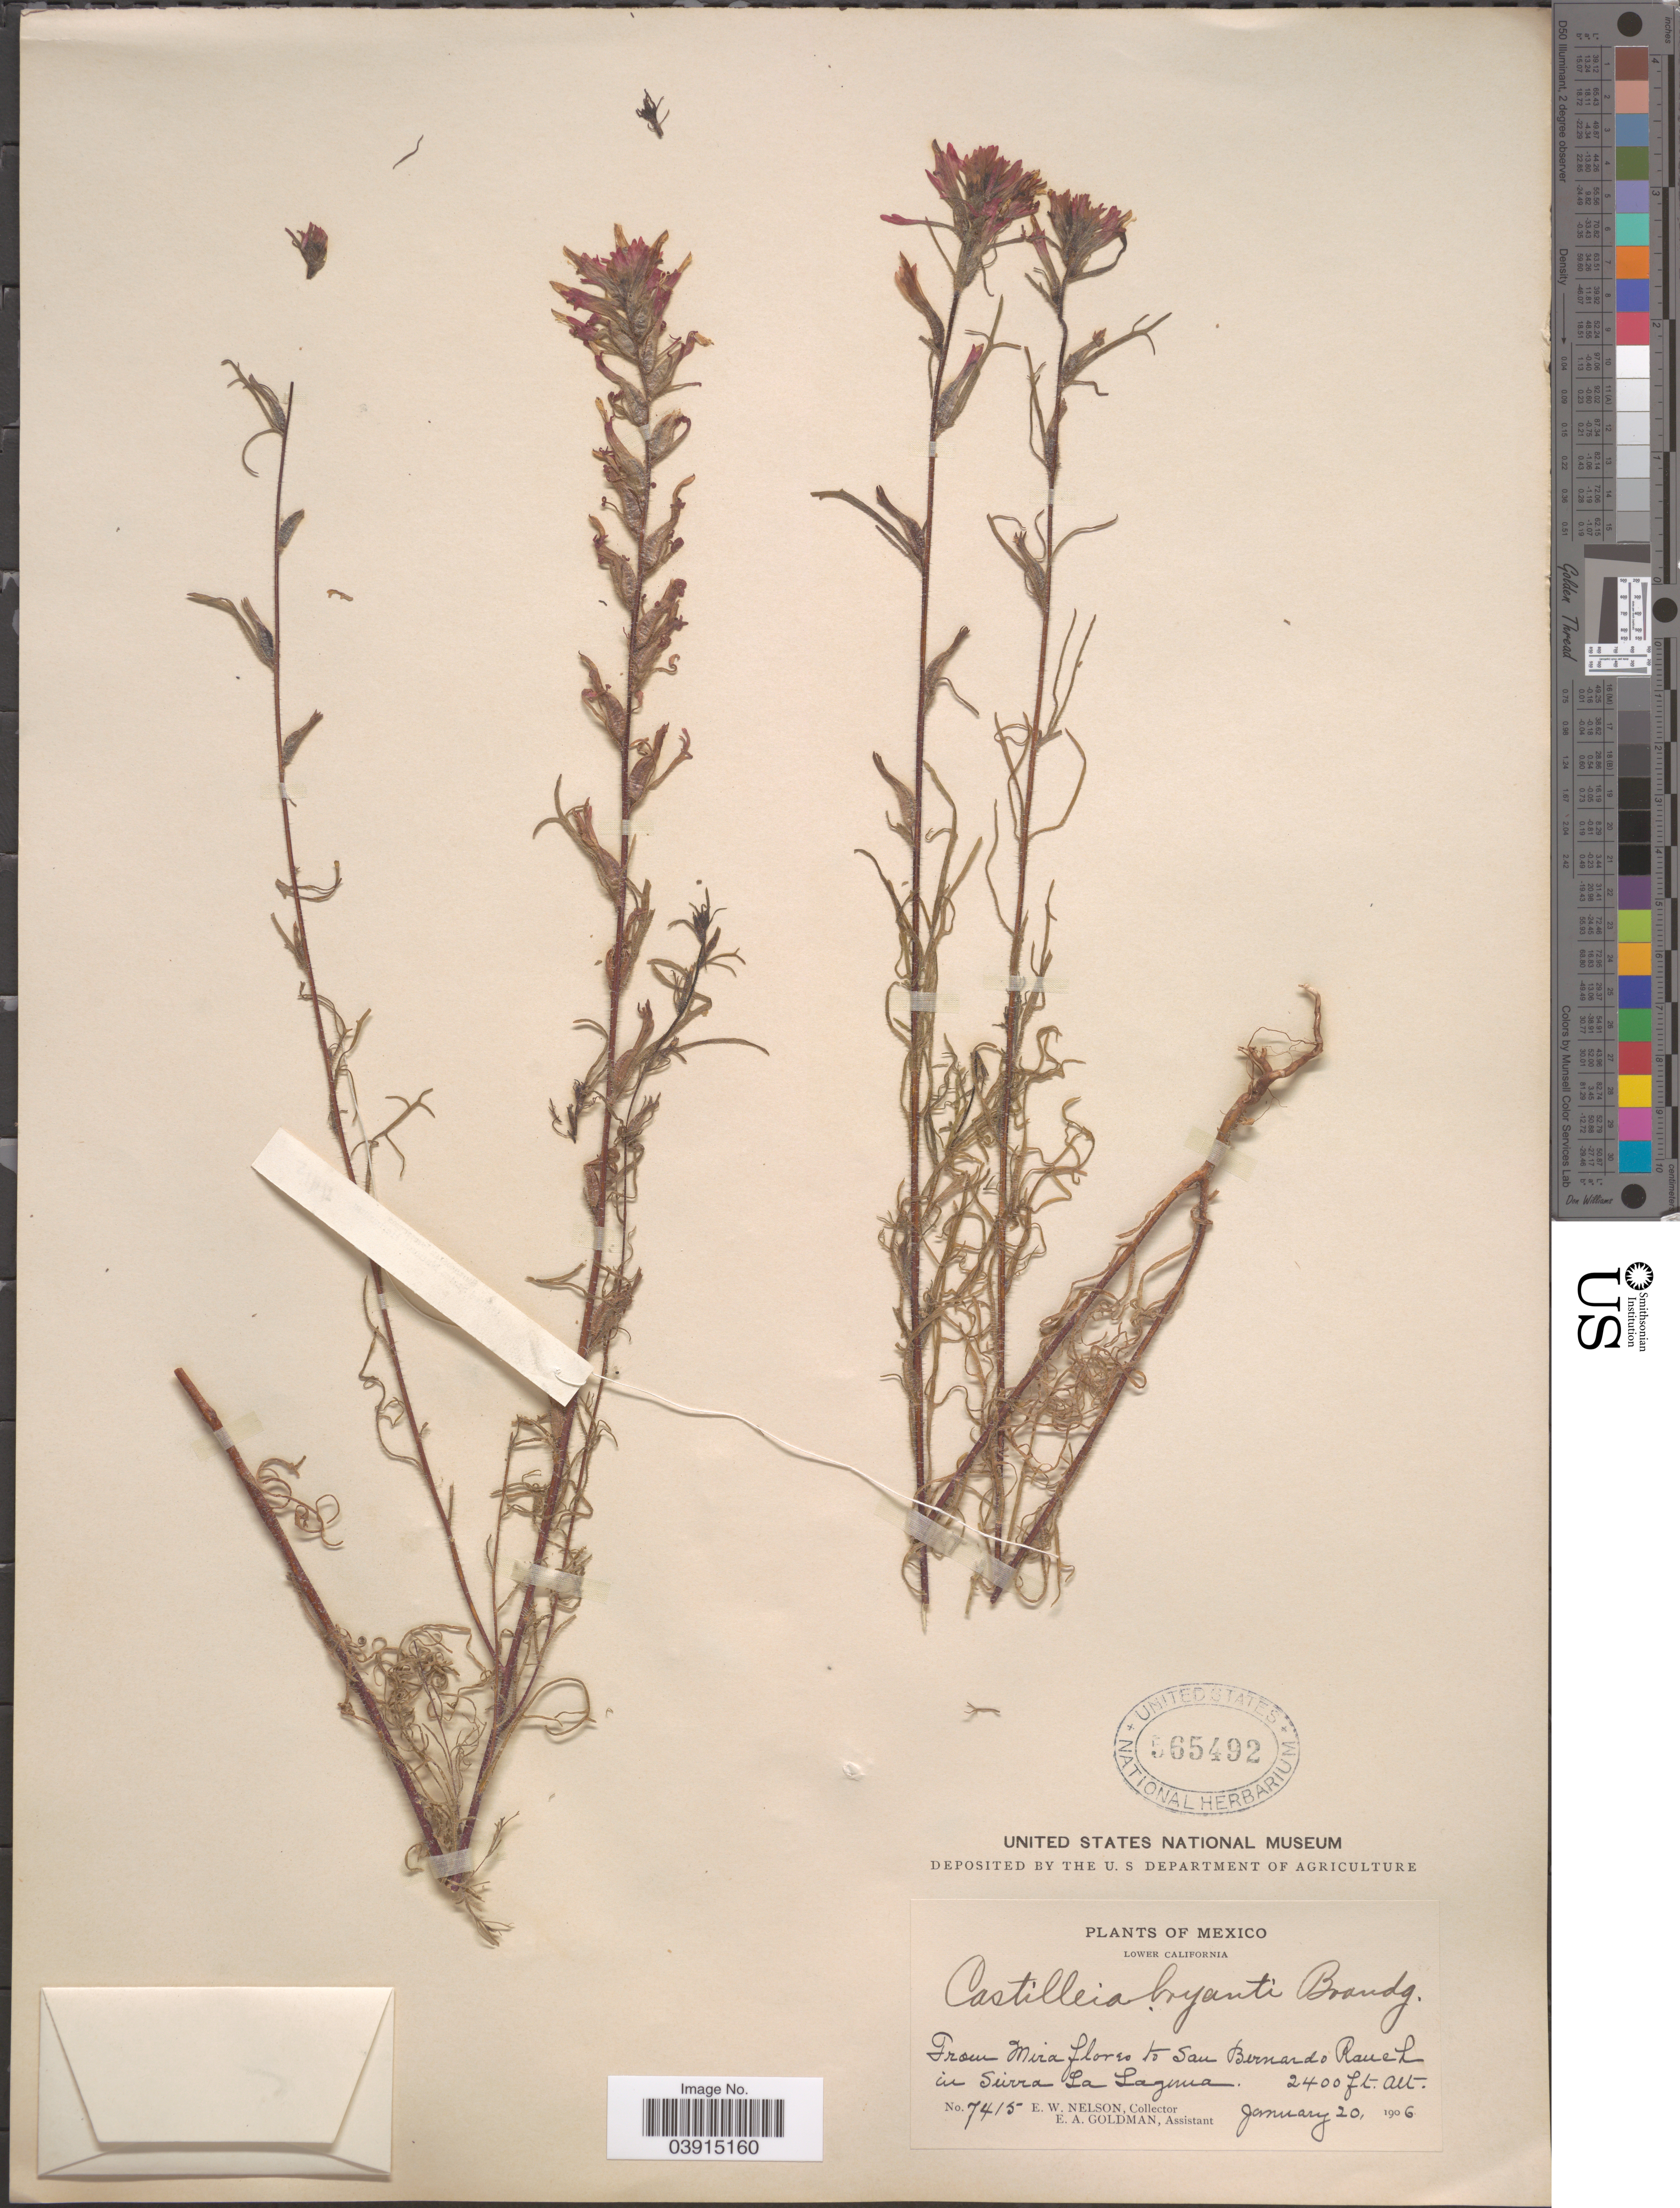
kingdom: Plantae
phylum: Tracheophyta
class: Magnoliopsida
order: Lamiales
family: Orobanchaceae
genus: Castilleja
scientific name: Castilleja bryantii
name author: Brandegee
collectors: E. W. Nelson & E. A. Goldman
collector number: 7415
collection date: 1906-01-20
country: Mexico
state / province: Baja California Sur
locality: Lower California. From Miraflores to San Bernardo Ranch in Sierra La Laguna.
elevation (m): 732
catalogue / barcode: US 565492